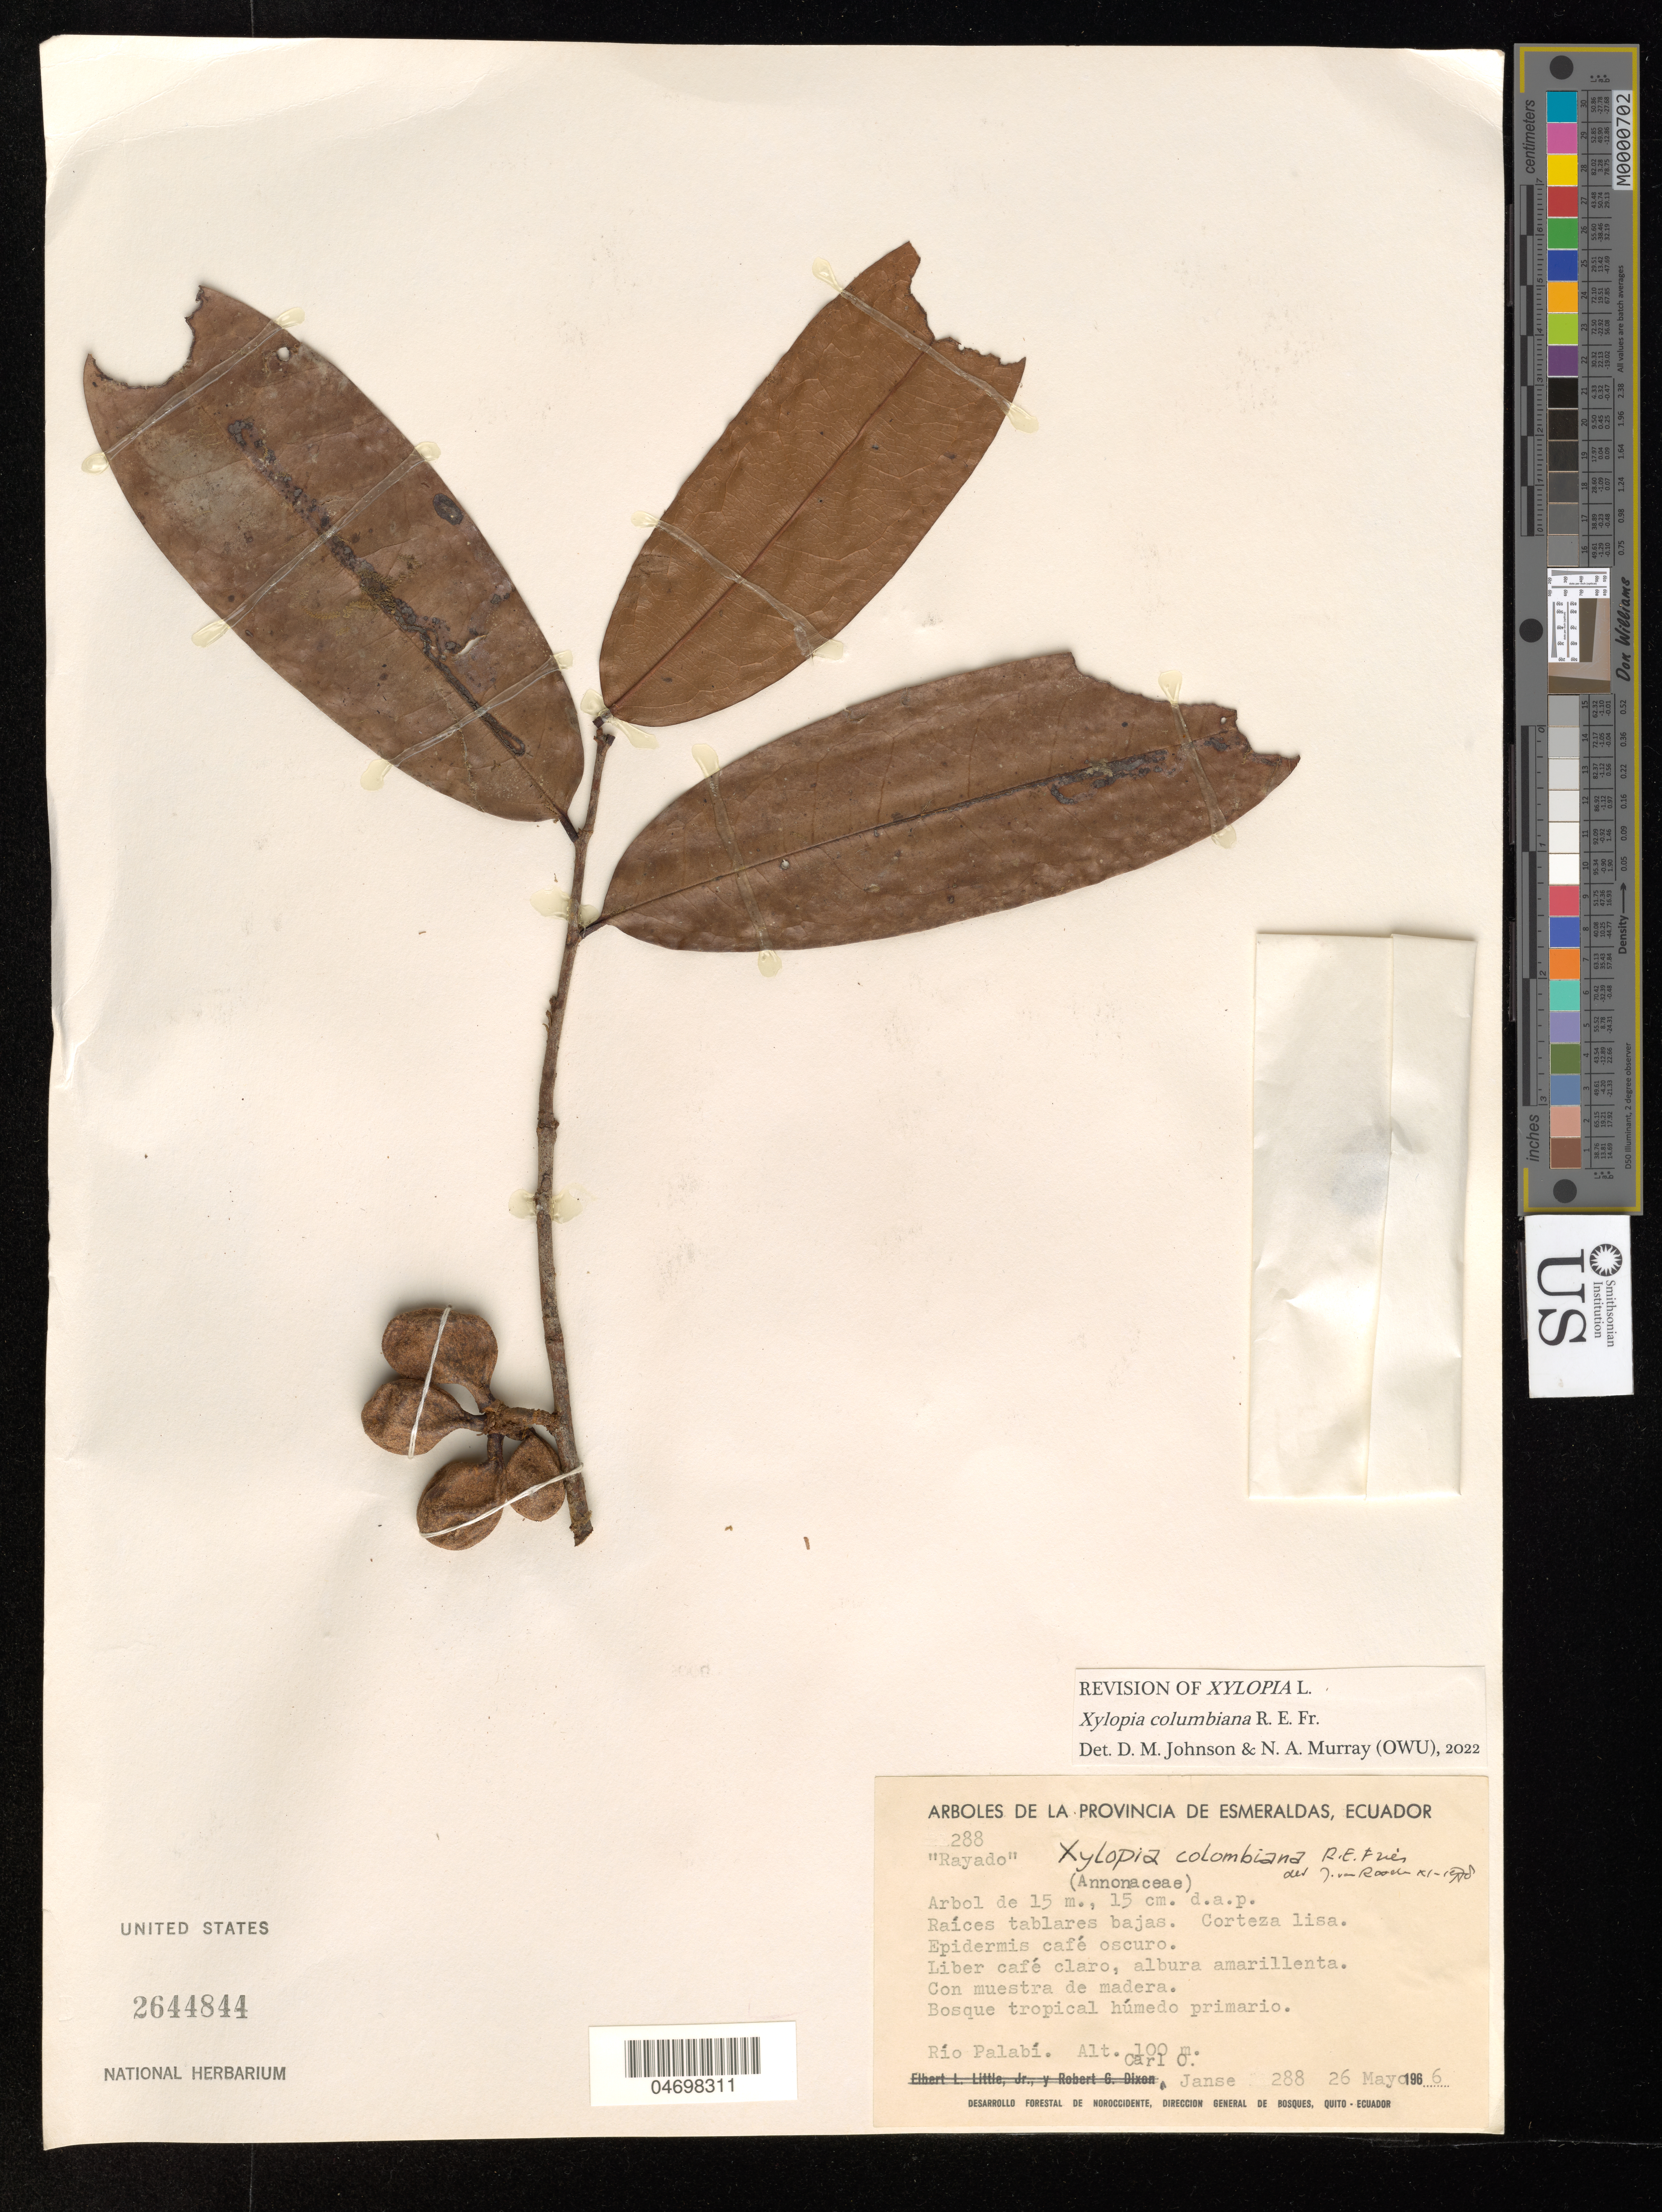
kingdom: Plantae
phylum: Tracheophyta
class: Magnoliopsida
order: Magnoliales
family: Annonaceae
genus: Xylopia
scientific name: Xylopia columbiana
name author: R.E. Fr.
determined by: Johnson, D. M.; Murray, N. A.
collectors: C. Janse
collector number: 288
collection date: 1966-05-26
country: Ecuador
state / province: Esmeraldas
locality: Río Palabí.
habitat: Bosque tropical humedo primario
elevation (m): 100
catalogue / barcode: US 2644844